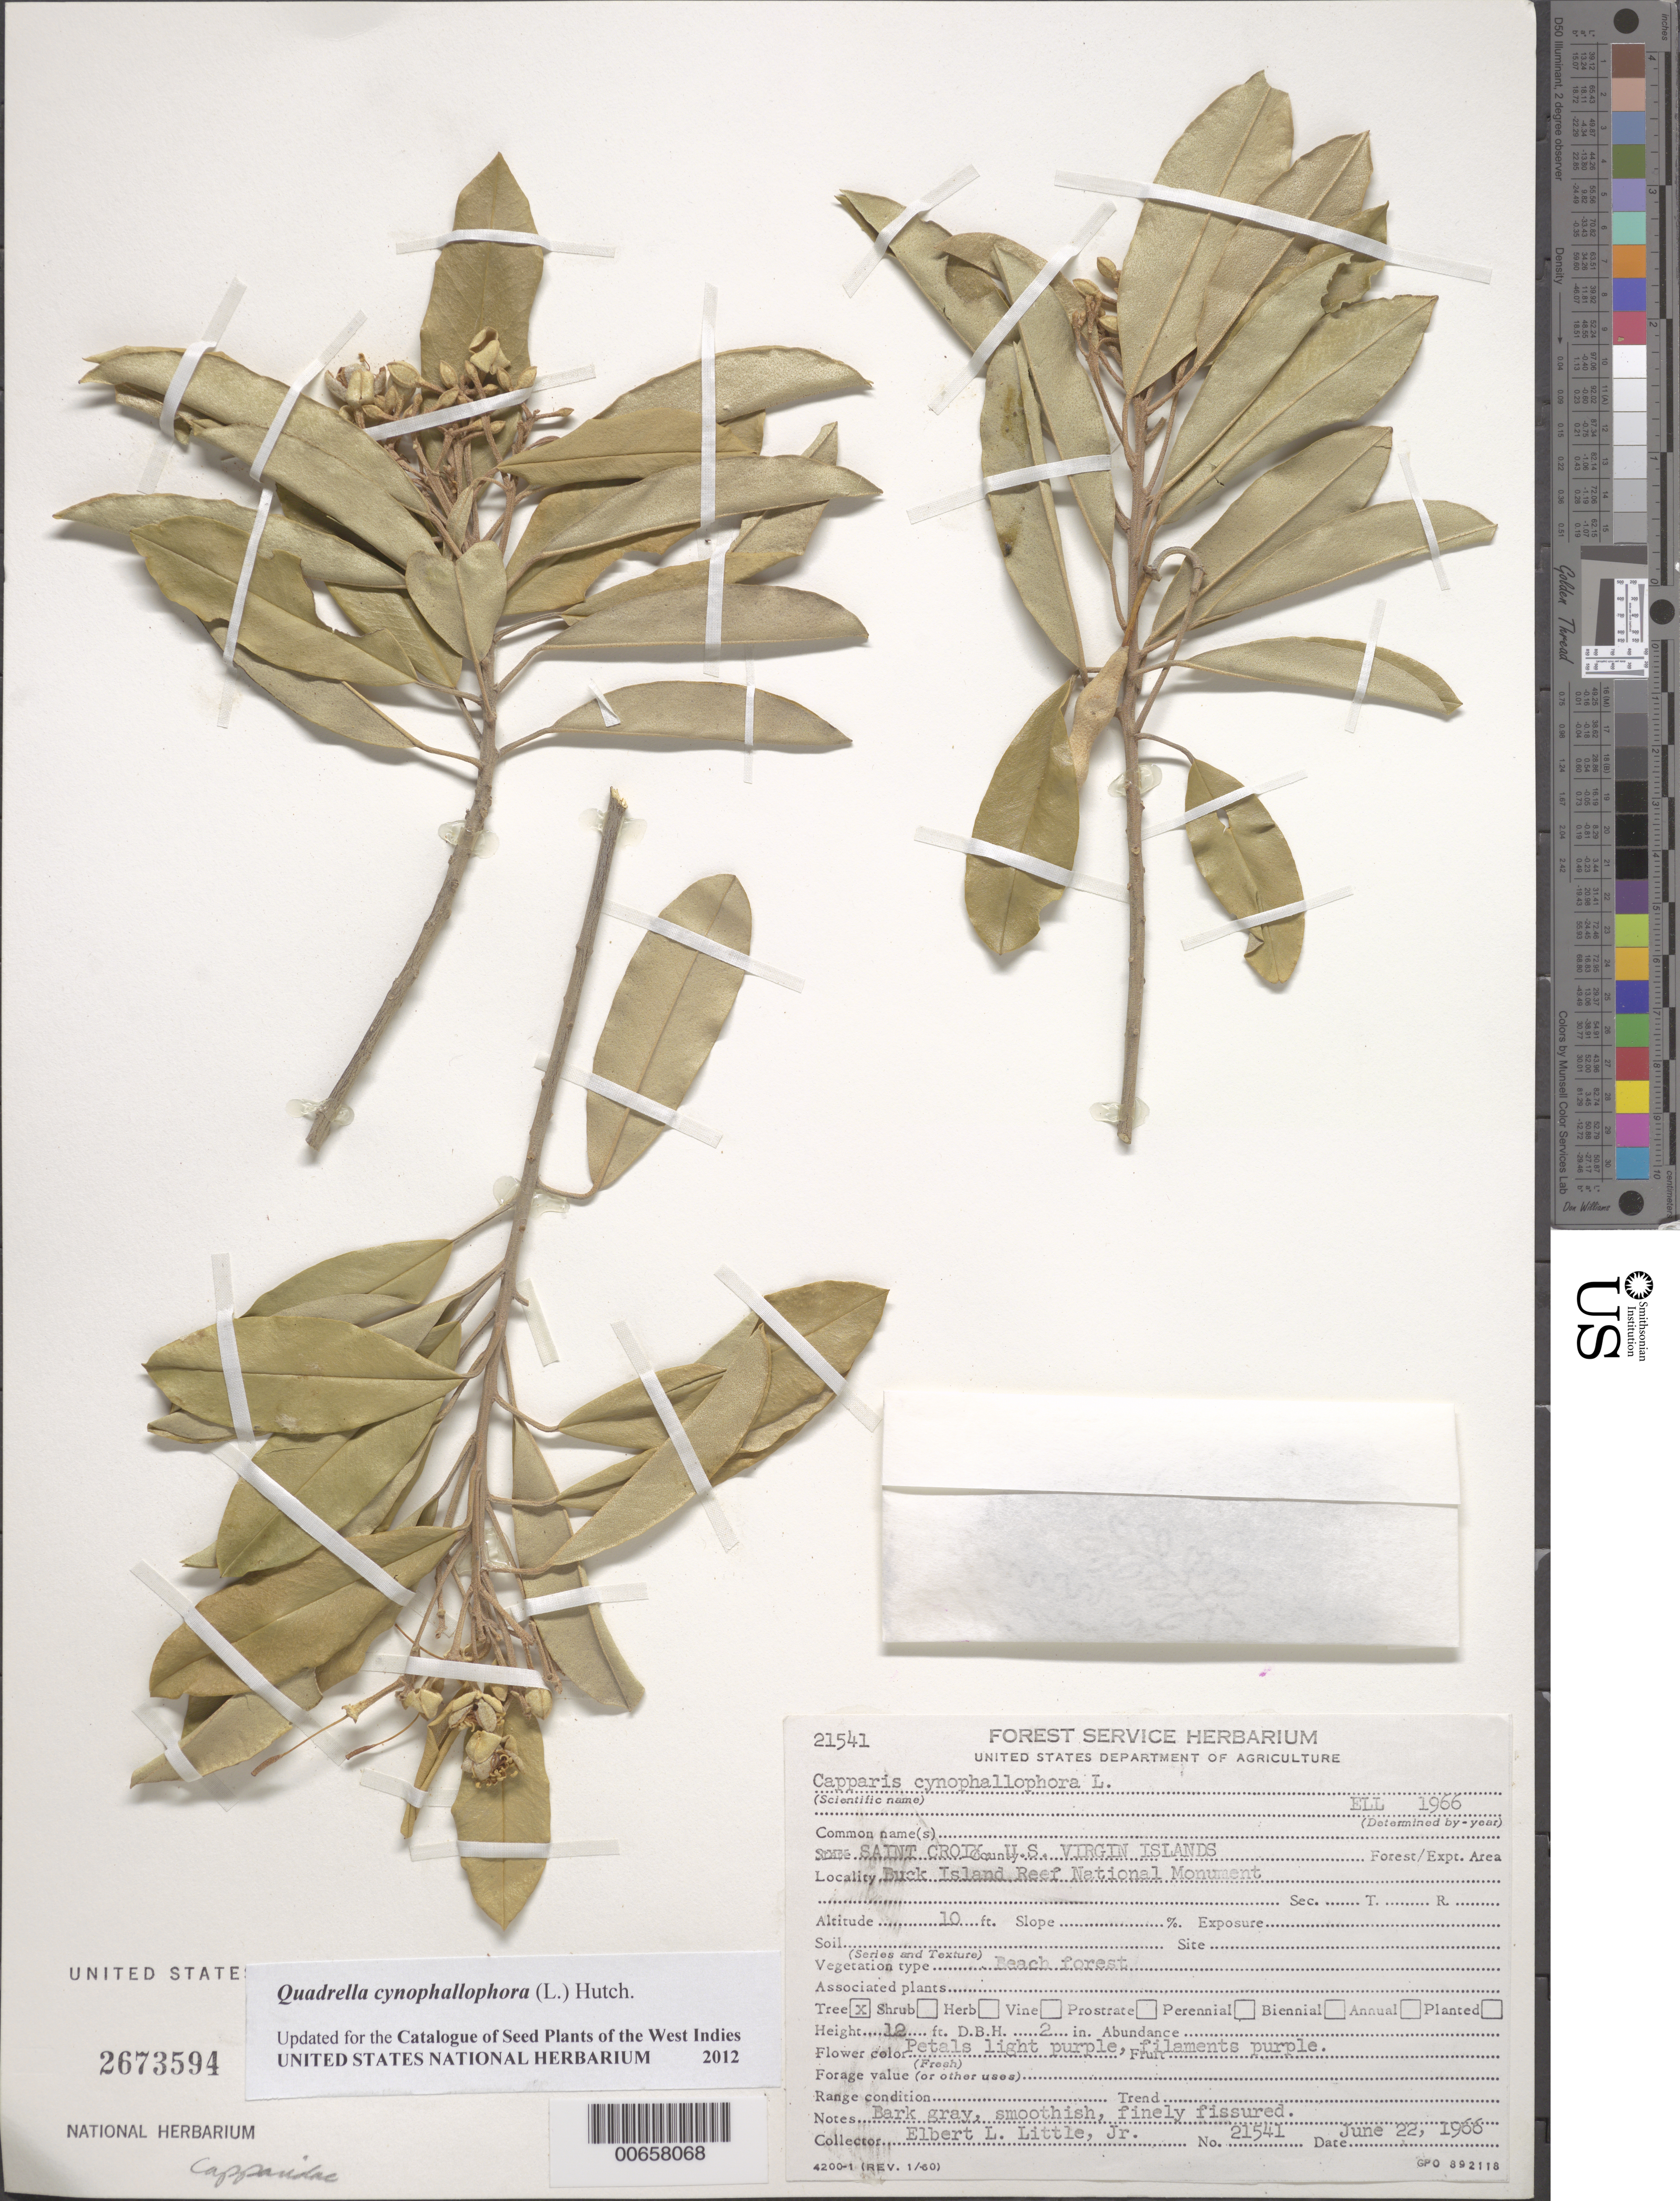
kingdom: Plantae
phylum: Tracheophyta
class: Magnoliopsida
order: Brassicales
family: Capparaceae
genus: Capparis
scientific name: Capparis cynophallophora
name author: L.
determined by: Little, Elbert L., Jr., (FSSR), United States Department of Agriculture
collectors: E. L. Little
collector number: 21541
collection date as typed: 22 Jun 1966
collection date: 1966-06-22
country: U.S. Virgin Islands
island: Buck Island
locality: Buck Island Reef Natl. Monument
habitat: Beach forest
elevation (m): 3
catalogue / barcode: US 2673594